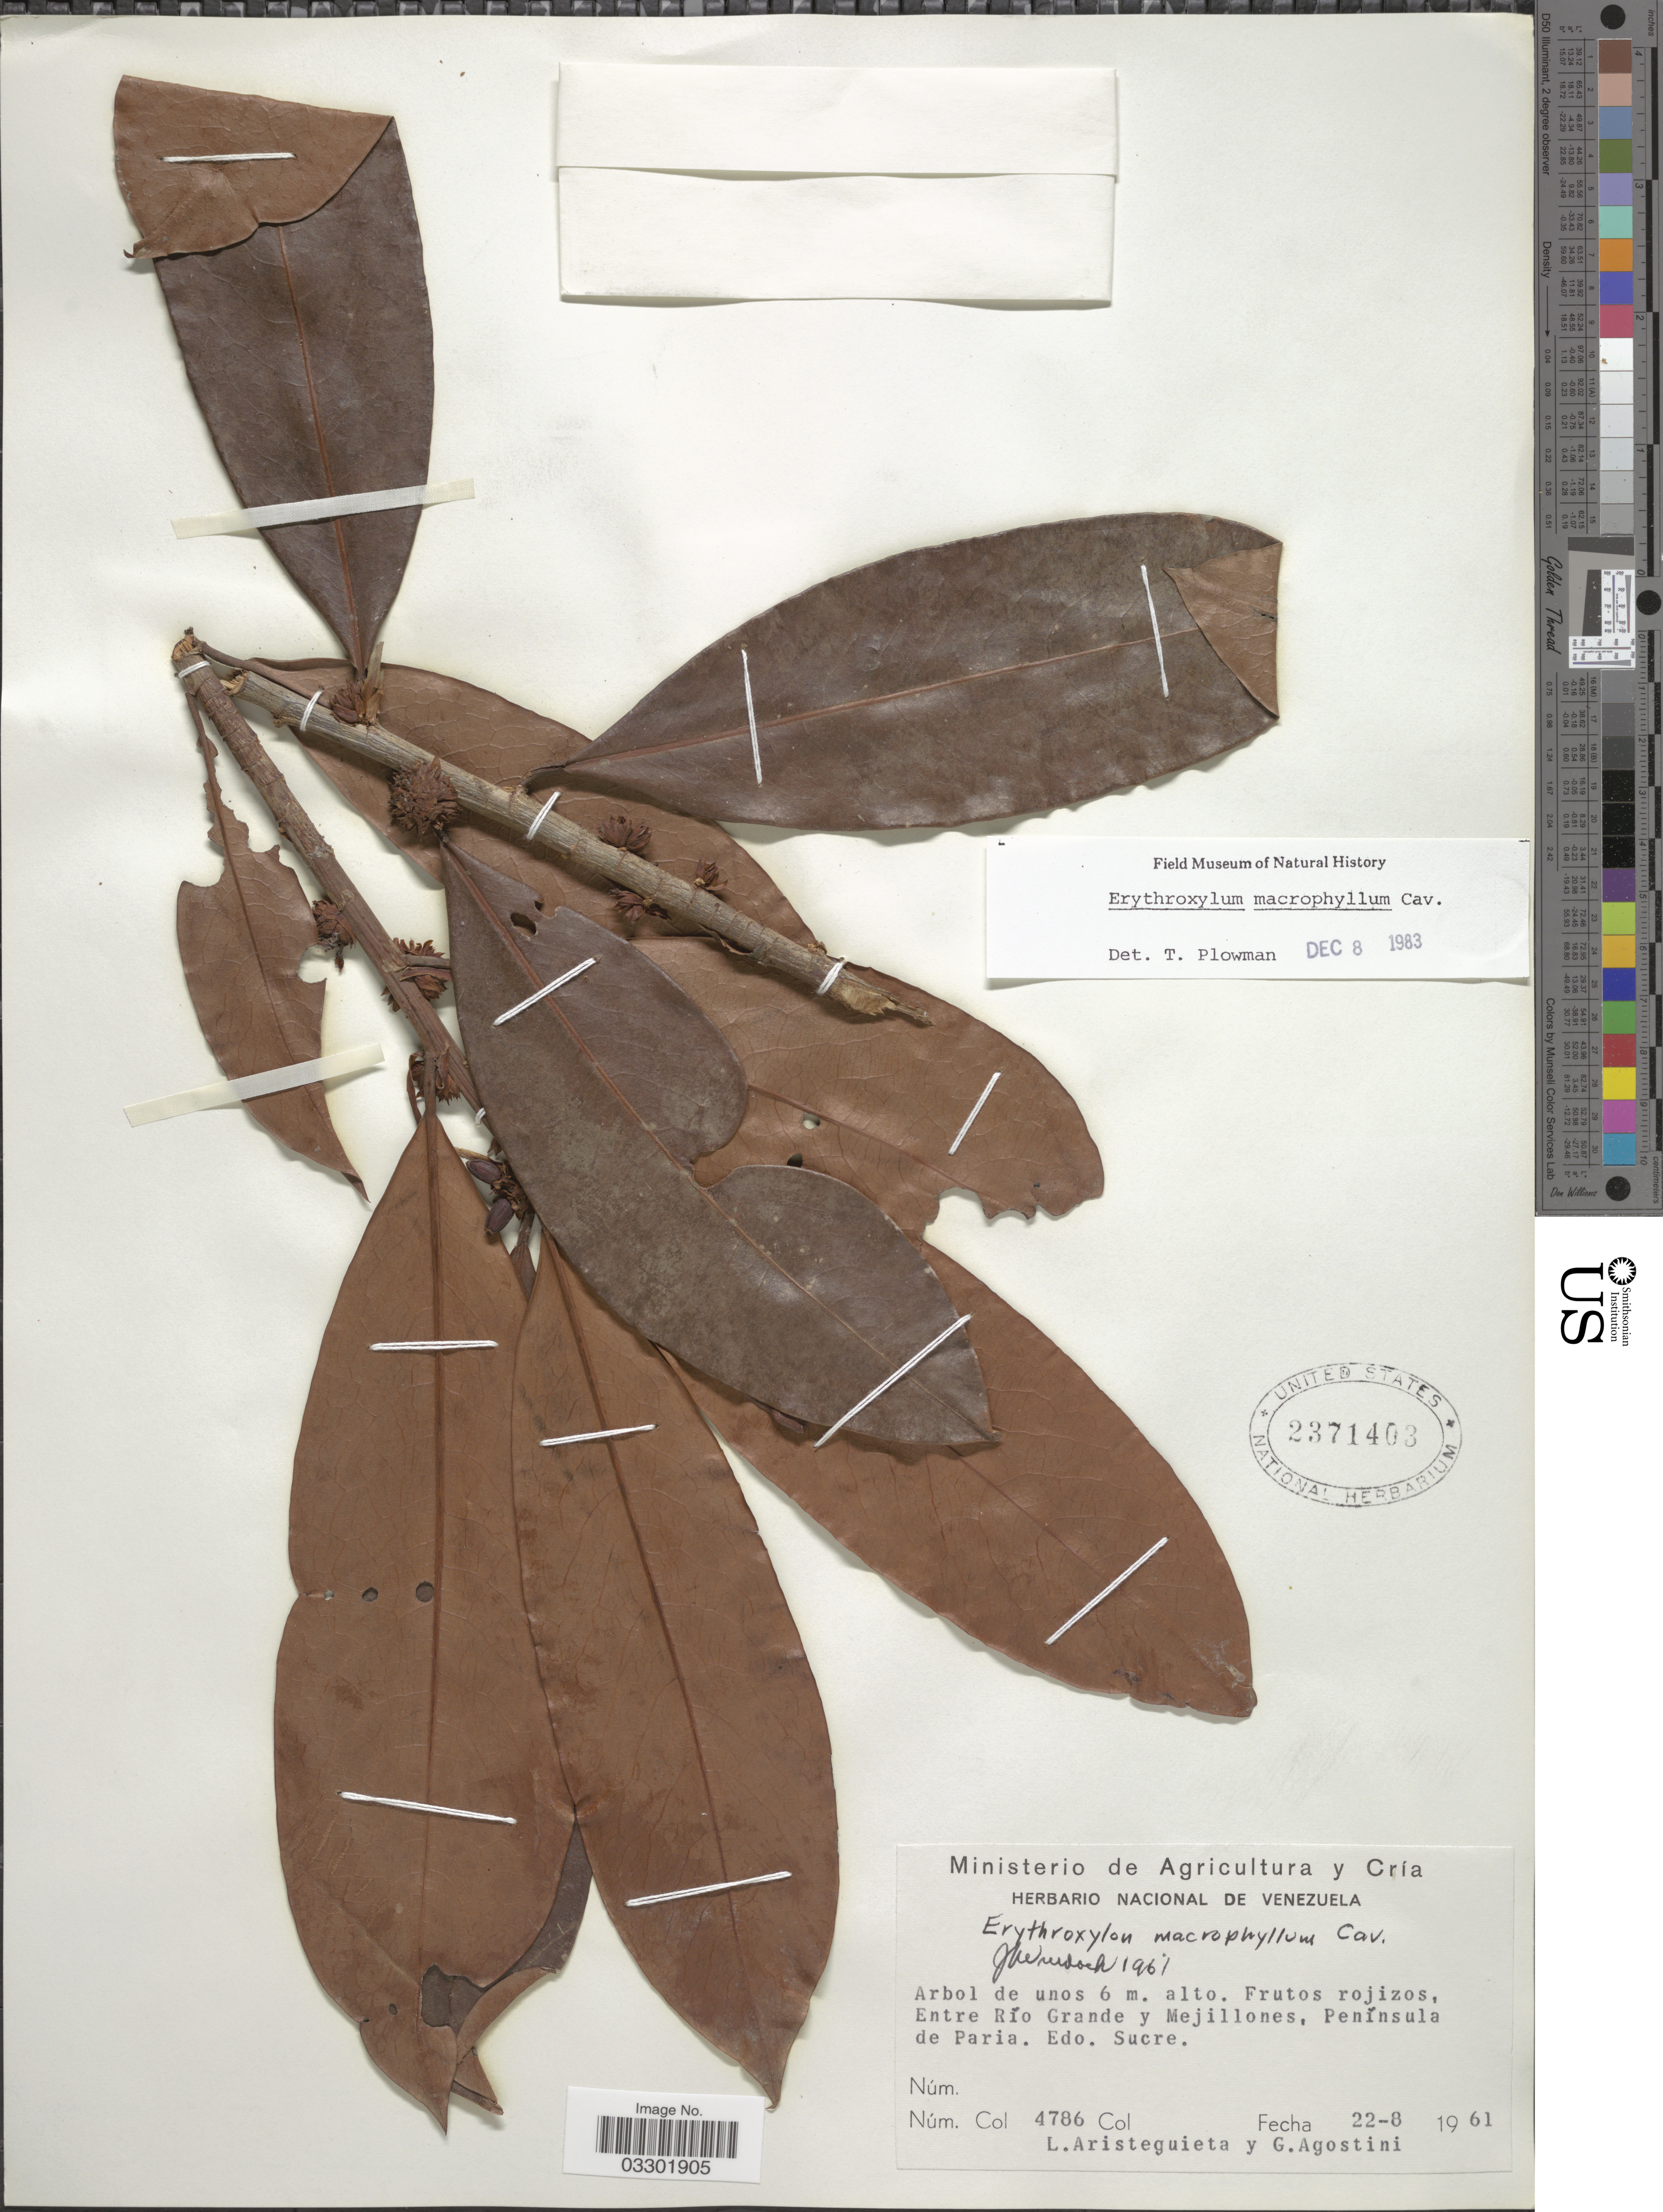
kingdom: Plantae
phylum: Tracheophyta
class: Magnoliopsida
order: Malpighiales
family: Erythroxylaceae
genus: Erythroxylum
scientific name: Erythroxylum macrophyllum var. macrophyllum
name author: Cav.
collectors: L. Aristeguieta & G. Agostini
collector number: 4786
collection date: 1961-08-22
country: Venezuela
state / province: Sucre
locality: Entre Río Grande y Mejillones, Península de Paria.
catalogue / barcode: US 2371403